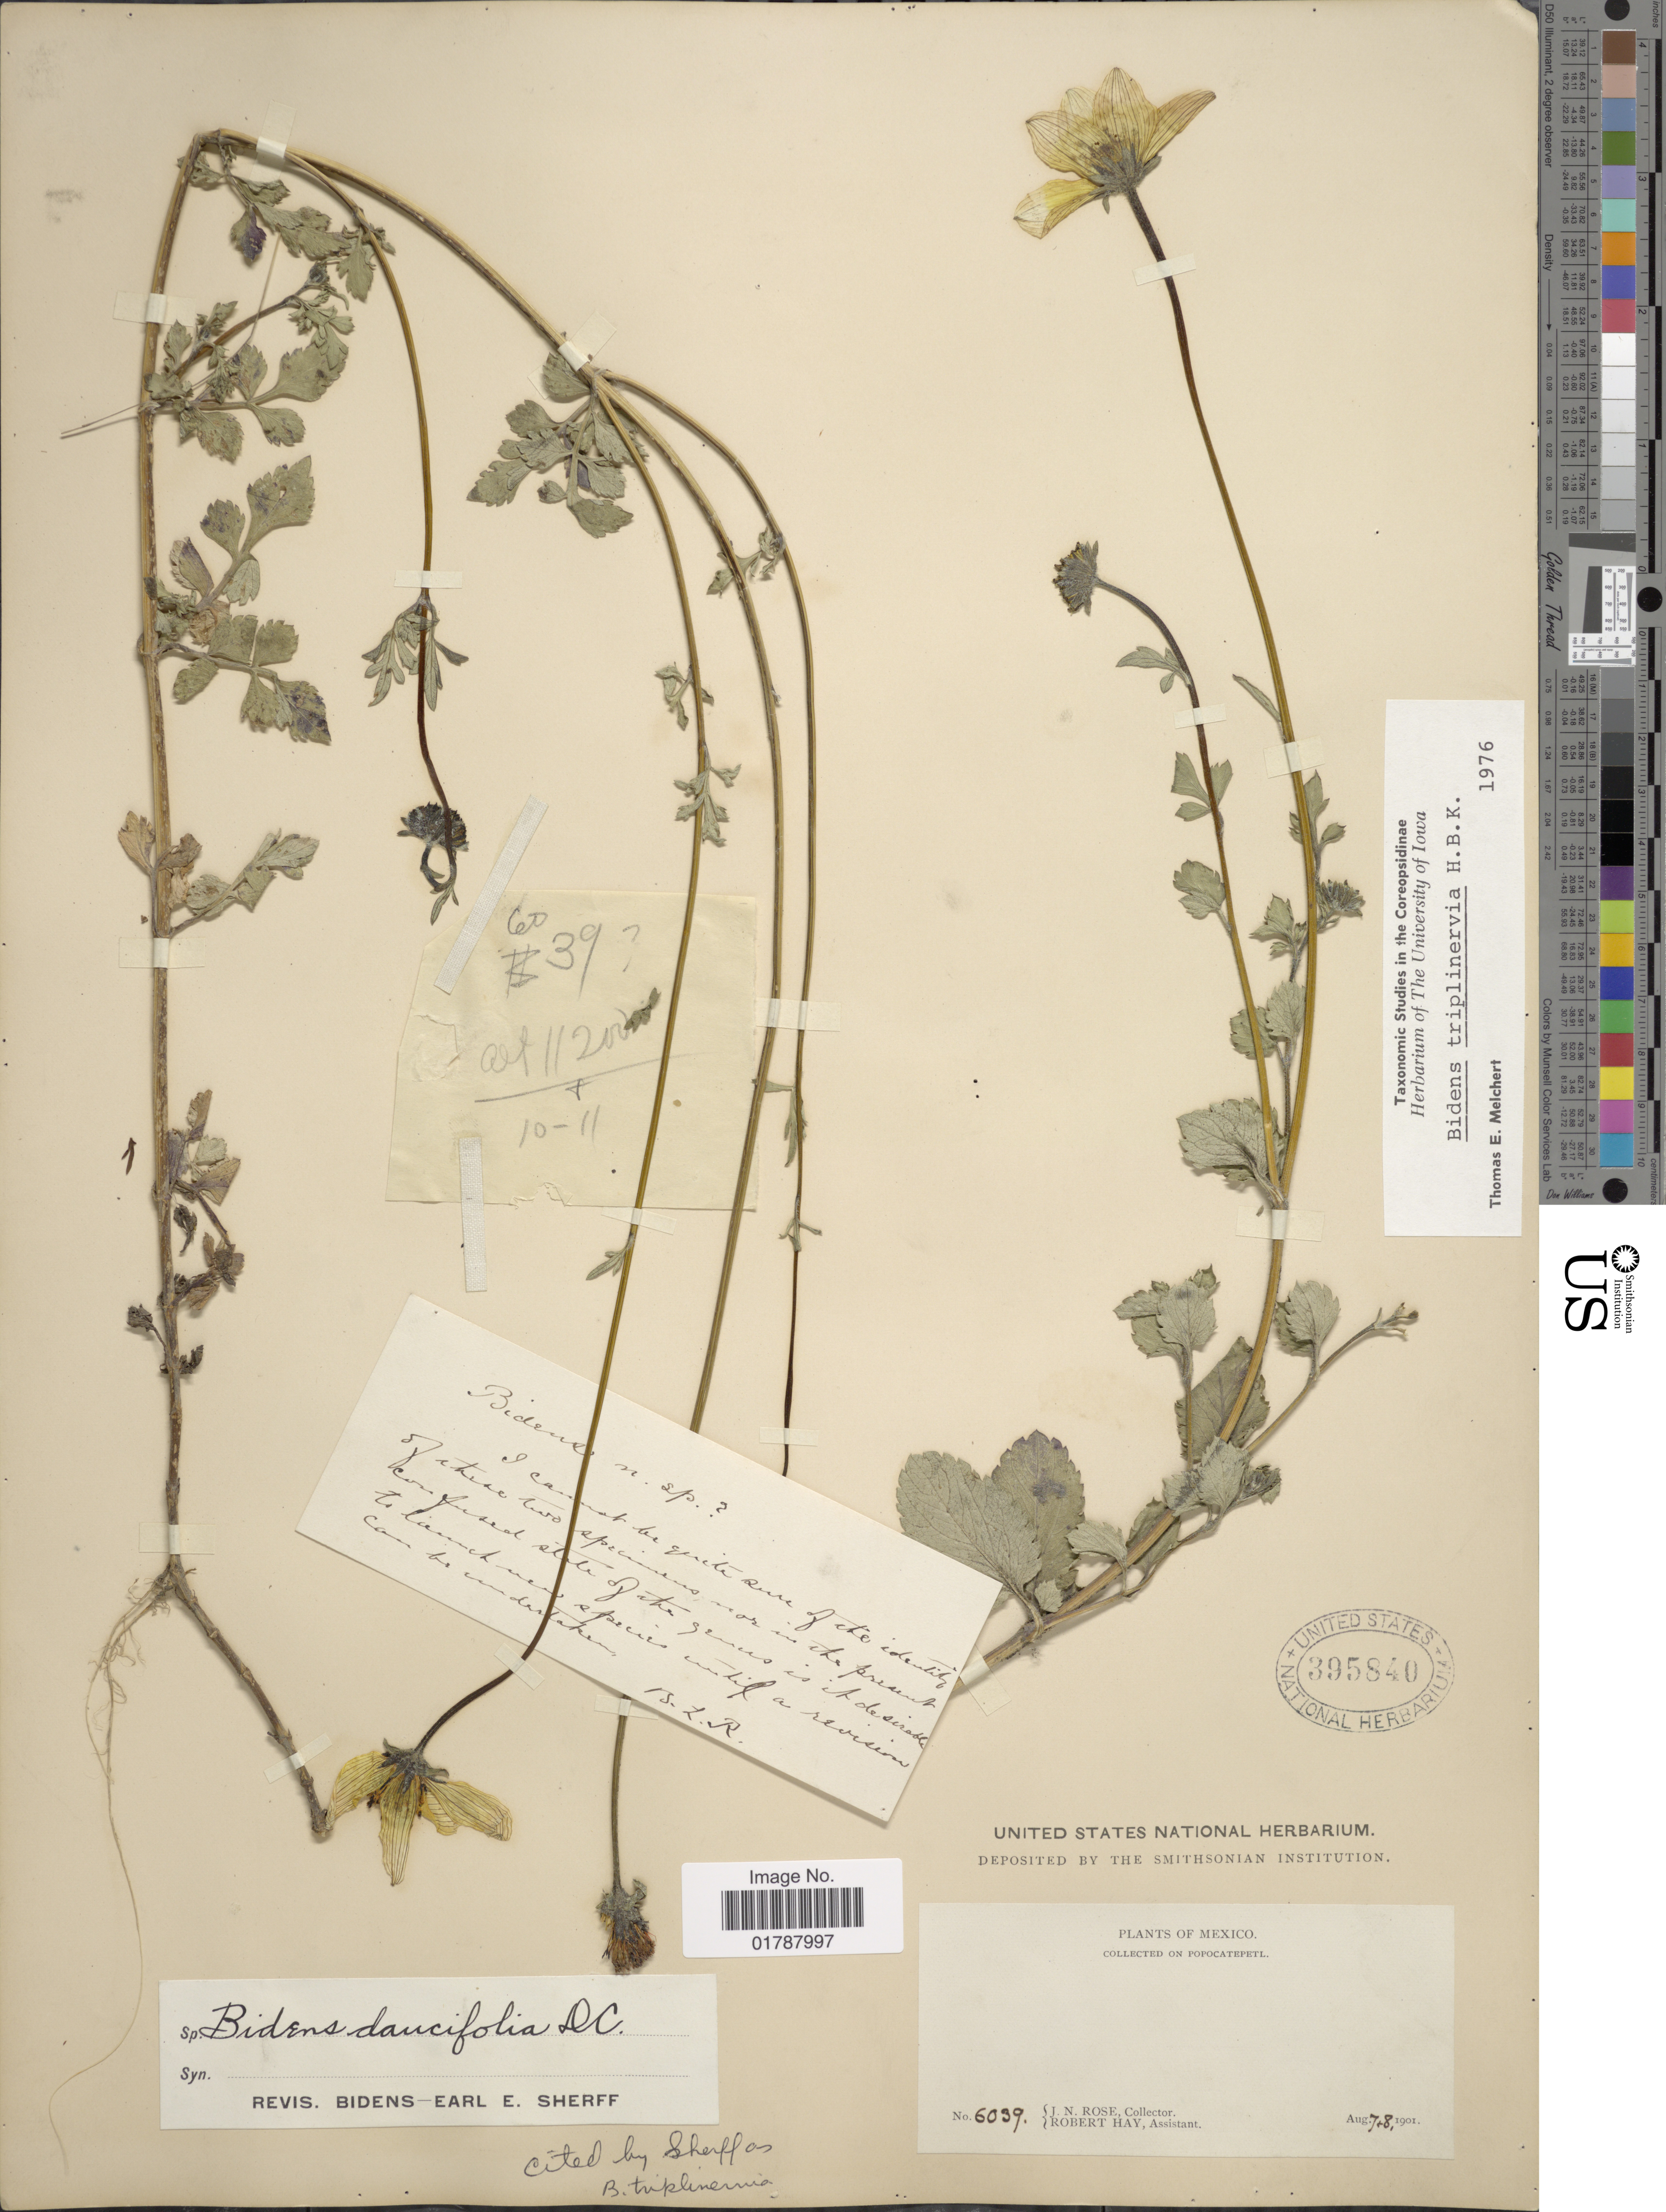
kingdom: Plantae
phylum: Tracheophyta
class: Magnoliopsida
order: Asterales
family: Asteraceae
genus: Bidens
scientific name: Bidens triplinervia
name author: Kunth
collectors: J. N. Rose & R. Hay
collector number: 6039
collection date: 1901-08-07/1901-08-08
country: Mexico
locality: on Popocatepetl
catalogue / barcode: US 395840